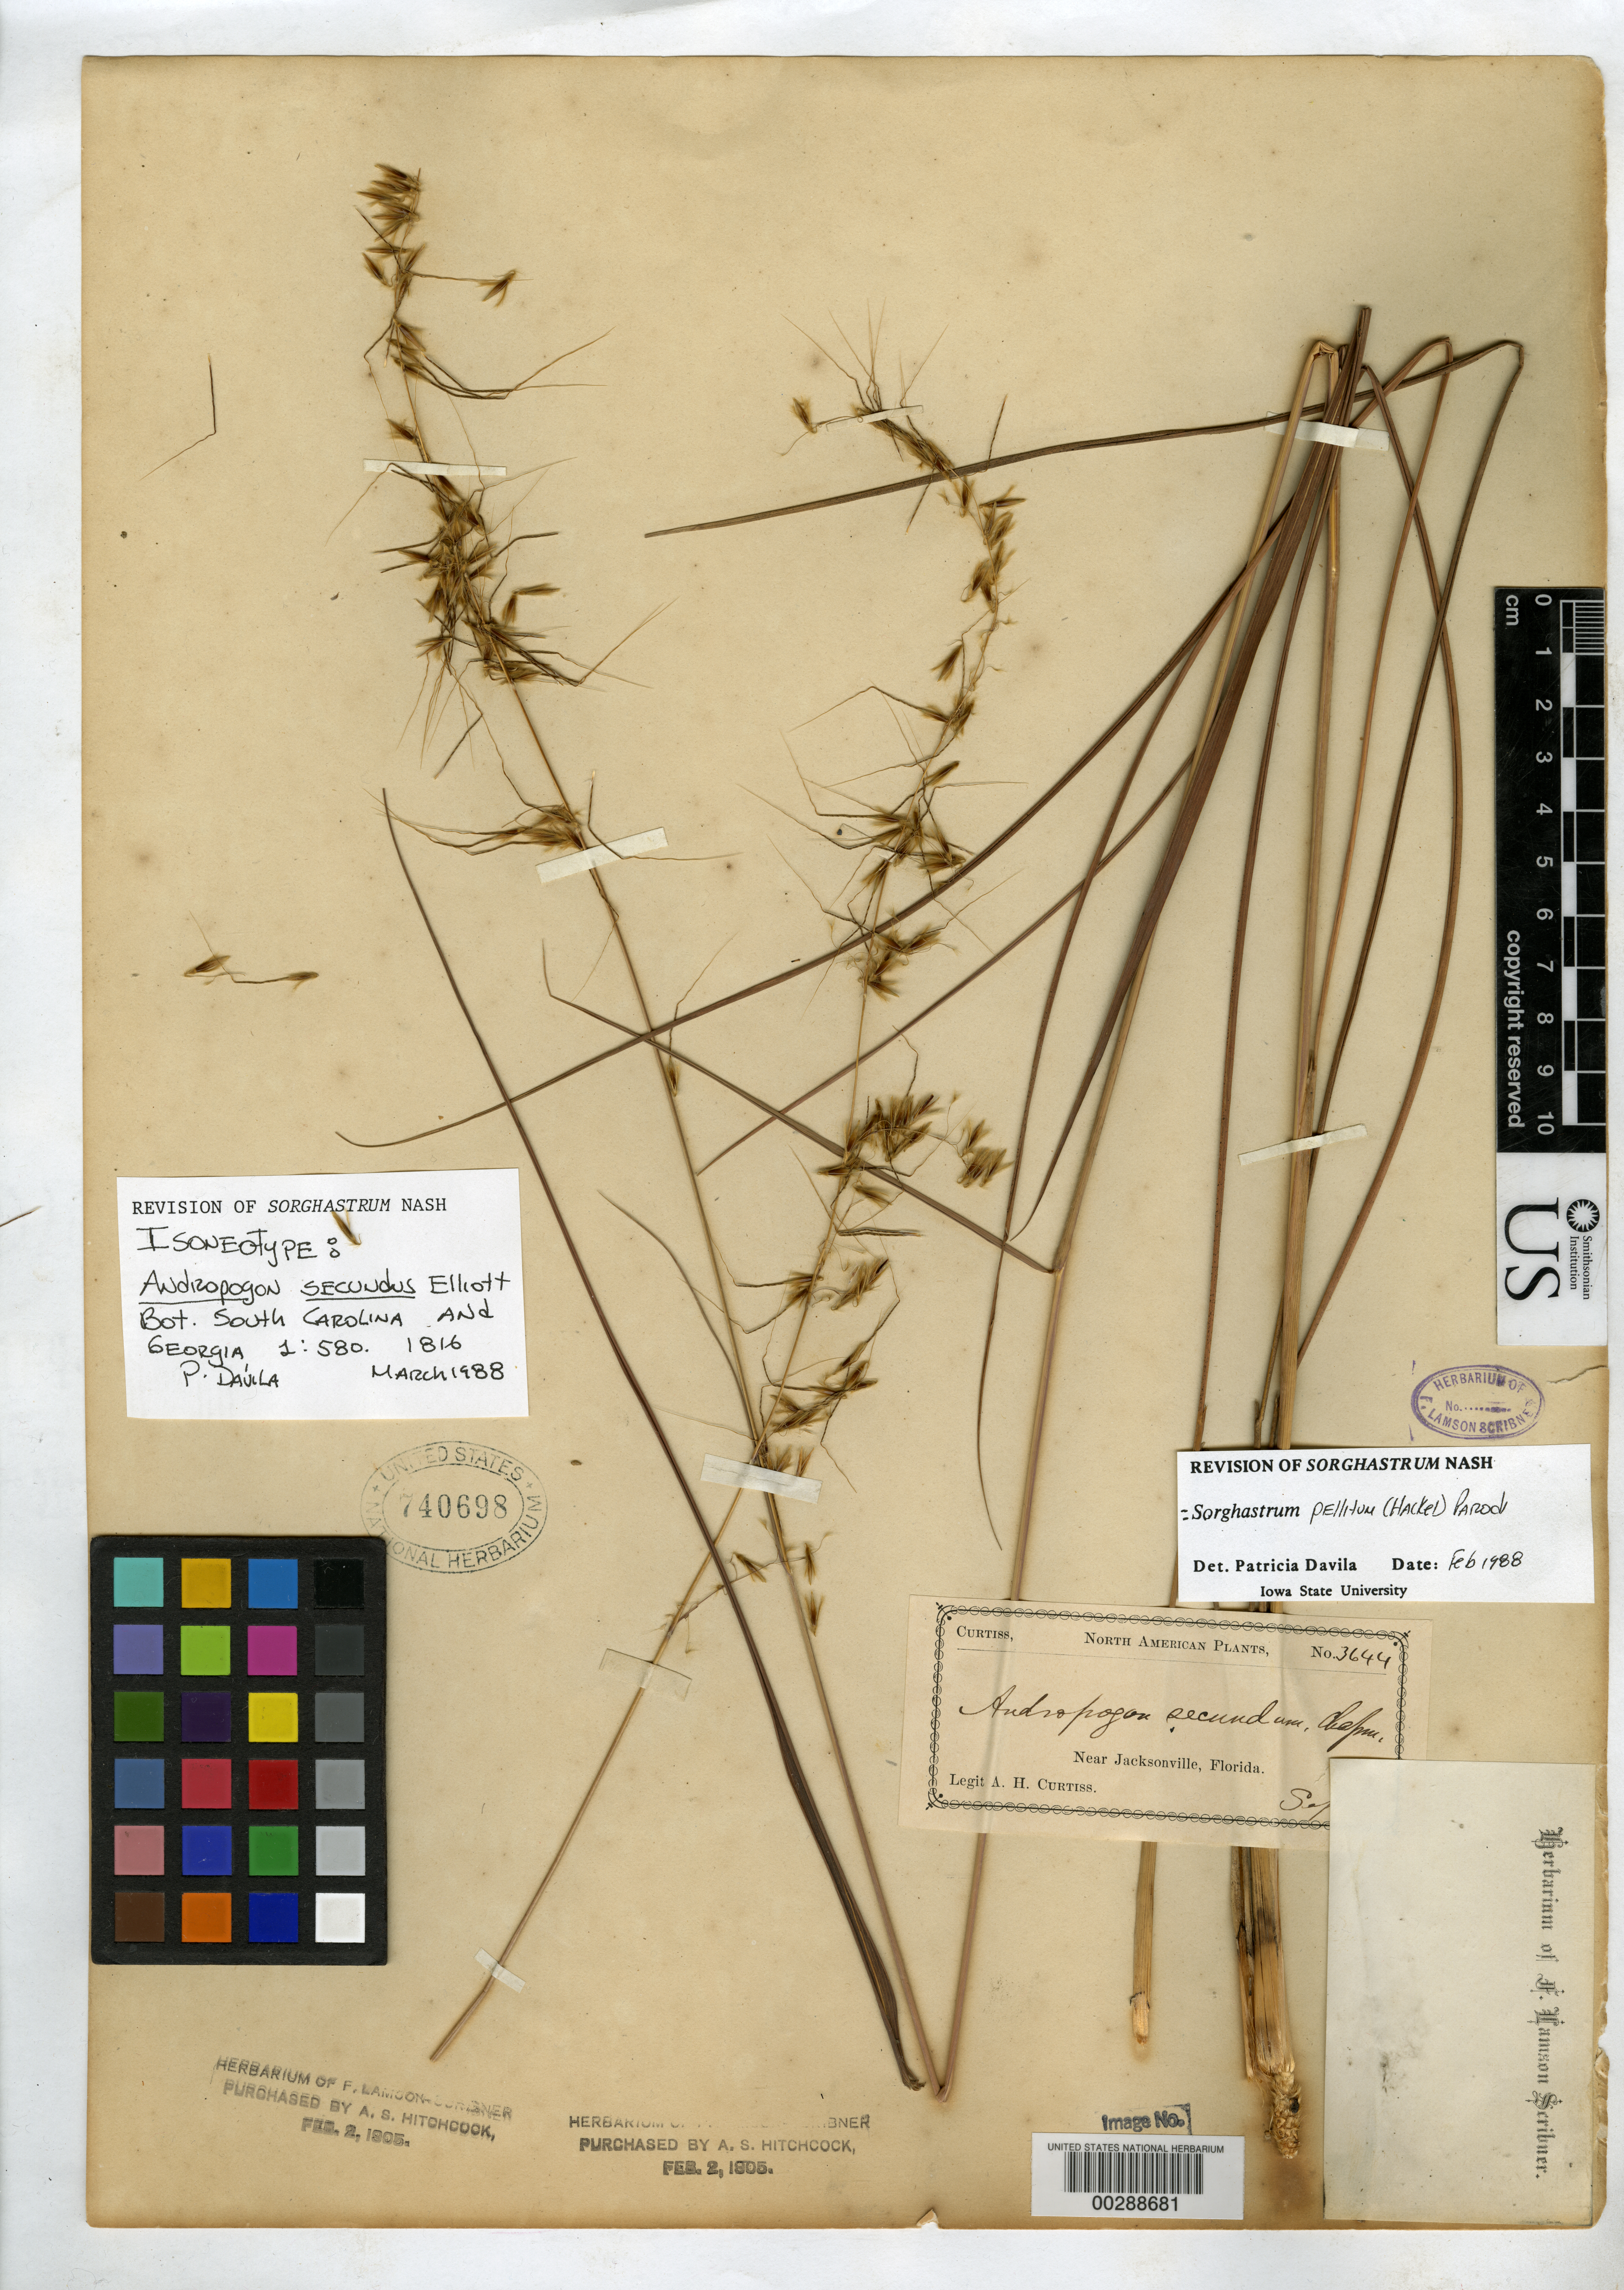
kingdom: Plantae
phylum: Tracheophyta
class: Liliopsida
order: Poales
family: Poaceae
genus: Andropogon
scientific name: Andropogon secundus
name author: Elliott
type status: Possible Isoneotype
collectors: A. H. Curtiss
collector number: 3644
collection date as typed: Sept.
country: United States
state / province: Florida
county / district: Duval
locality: Near Jacksonville, Florida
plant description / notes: Specimen annotated by P. Davila (1988) as "ISONEOTYPE" but neotypification never published. Unpublished neotypification in thesis attributed to Davila as cited by Zuloaga et al. (2003). Effective neotypification by [Davila in] Zuloaga et al. accepted as effective in Tropicos (May 2011) but ICBN Art. 7.11 (i.e., "designated here" requirement) suggests otherwise. [Even if effectively neotypified, this specimen is dubiously a duplicate of the neotype as collection dates differ; and according to annotation by Davila, this duplicate is not even the same taxon as the neotype.]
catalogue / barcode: US 740698